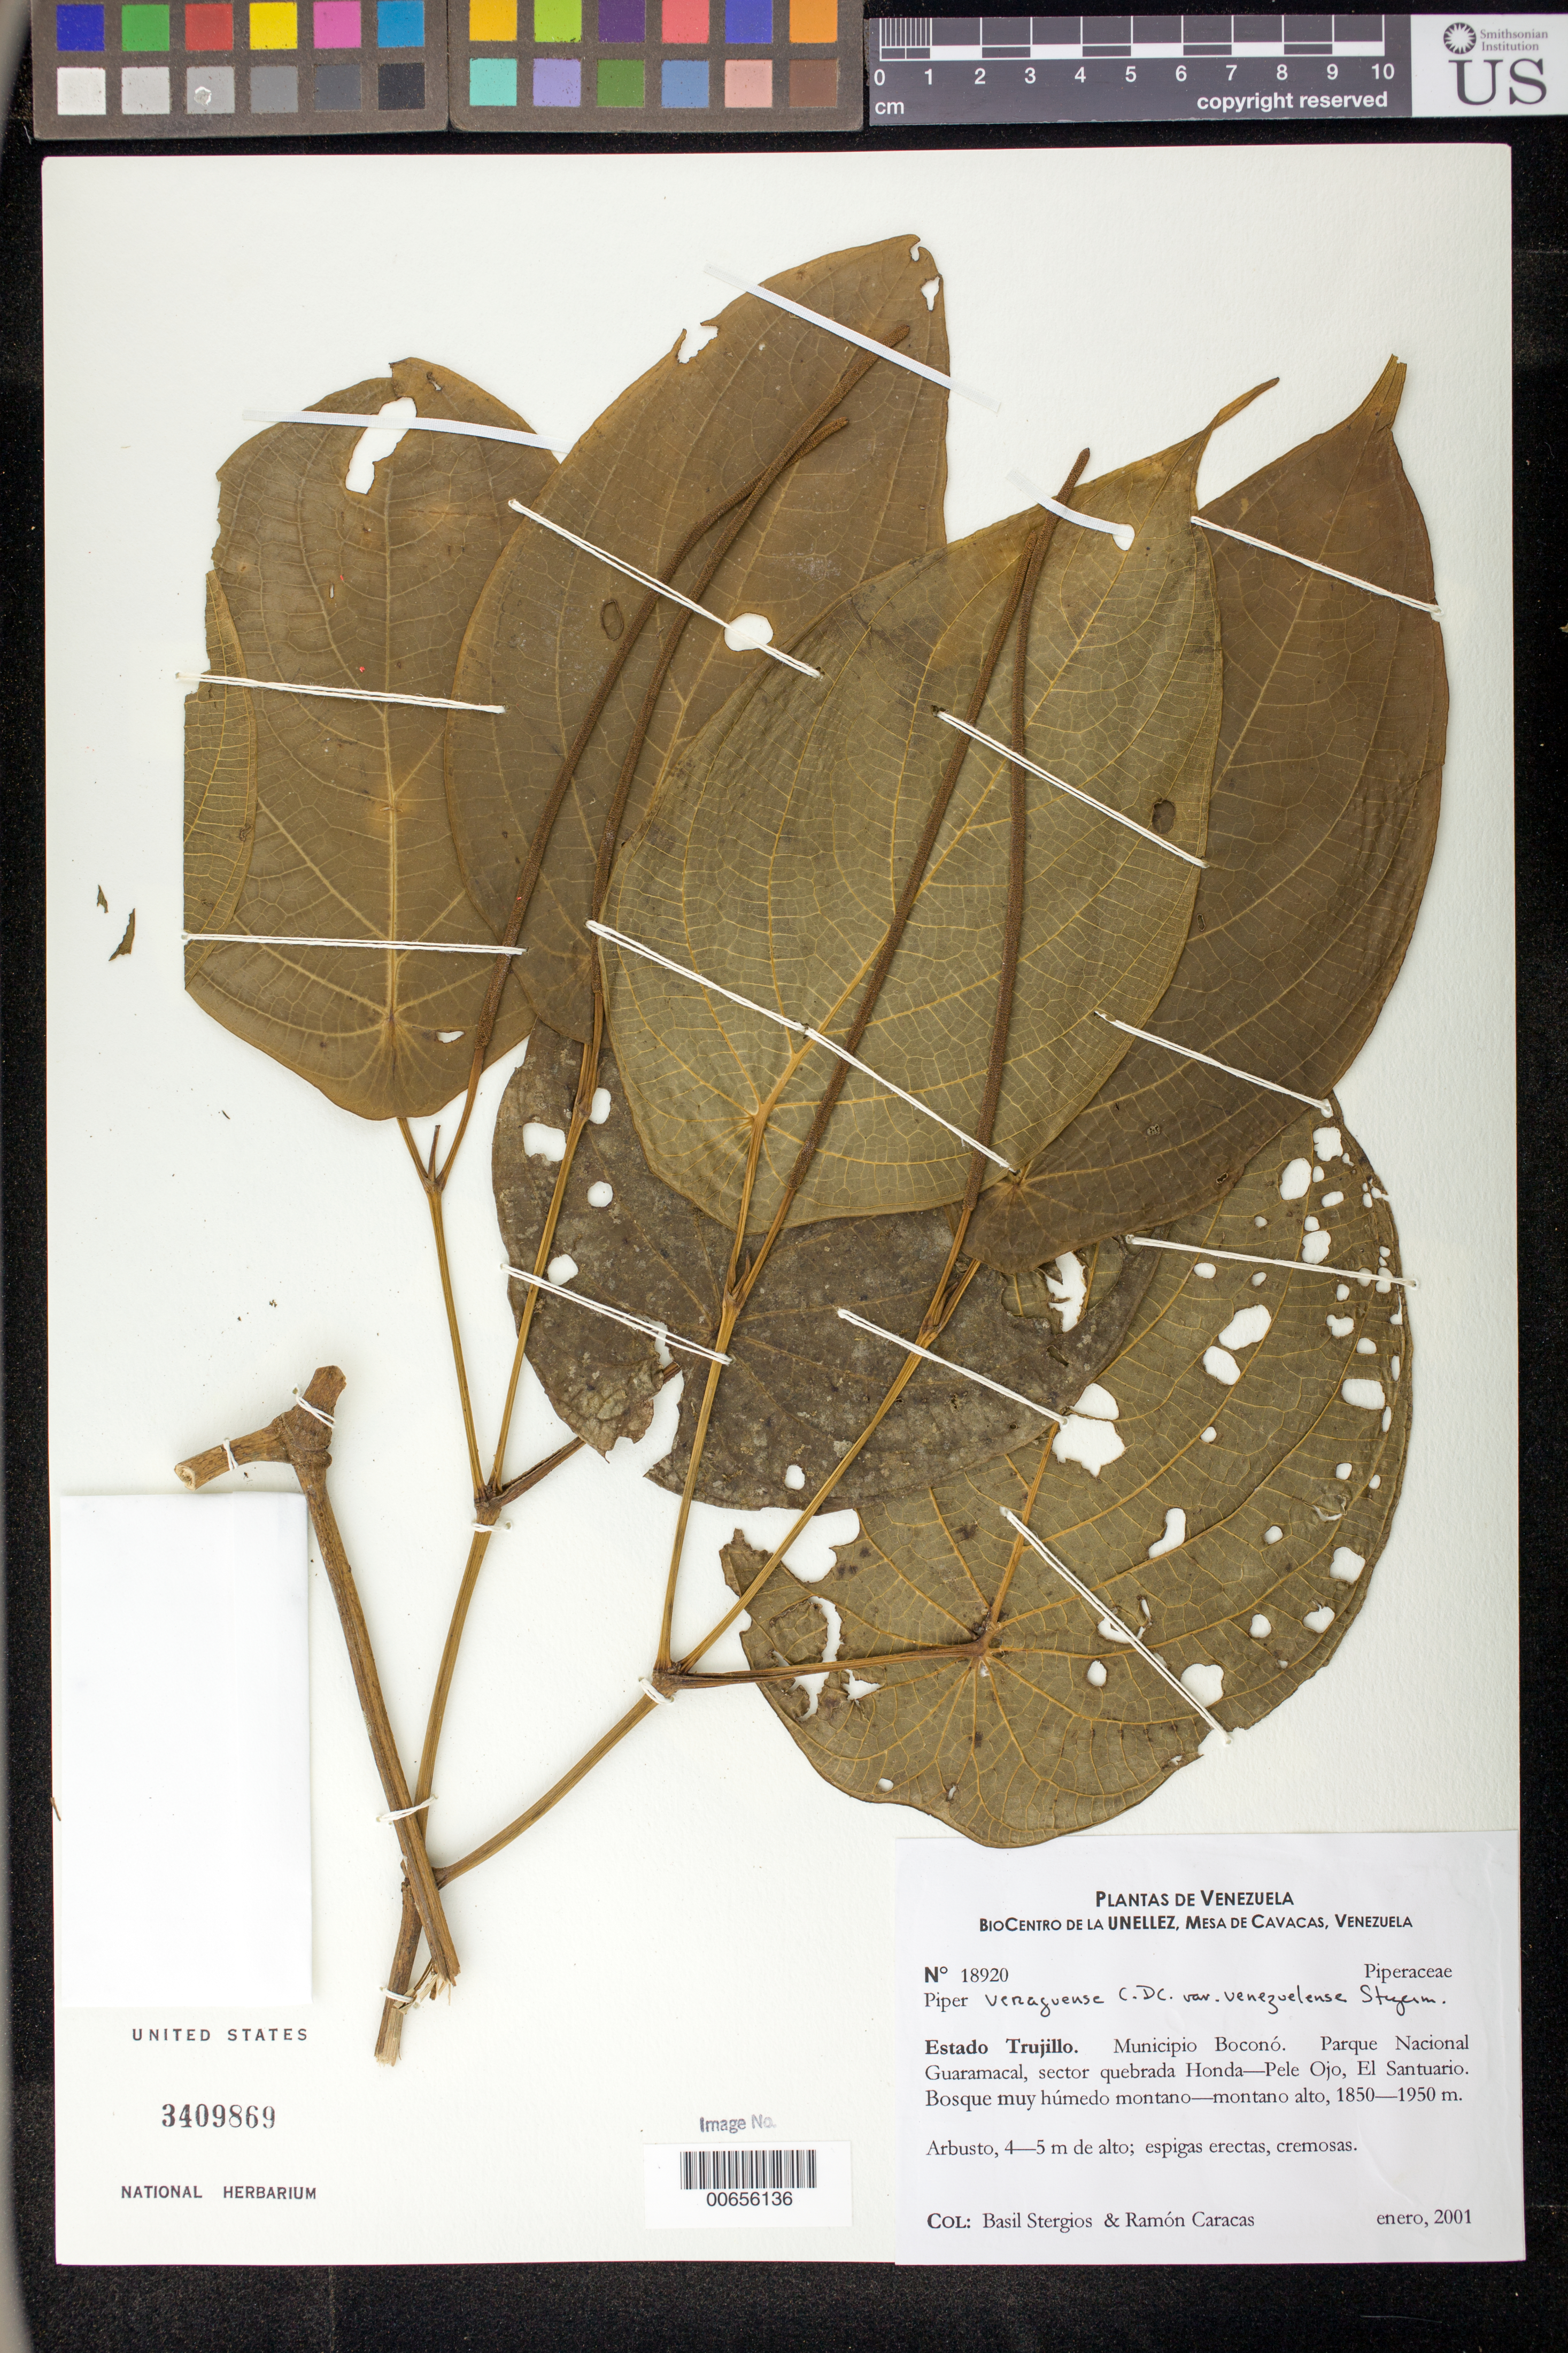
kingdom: Plantae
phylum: Tracheophyta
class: Magnoliopsida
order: Piperales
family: Piperaceae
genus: Piper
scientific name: Piper veraguense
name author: C. DC.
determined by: Dorr, L. J., (BOT), Smithsonian Institution - National Museum of Natural History (UNITED STATES)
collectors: B. G. Stergios & R. Caracas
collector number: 18920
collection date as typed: Jan 2001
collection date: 2001-01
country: Venezuela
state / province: Trujillo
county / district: Boconó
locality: Parque Nacional Guaramacal, sector quebrada Honda-Pele Ojo, El Santuario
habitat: Bosque muy húmedo montano-montano alto.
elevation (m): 1850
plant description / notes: CTES, MY, NY, PORT, US, VEN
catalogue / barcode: US 3409869